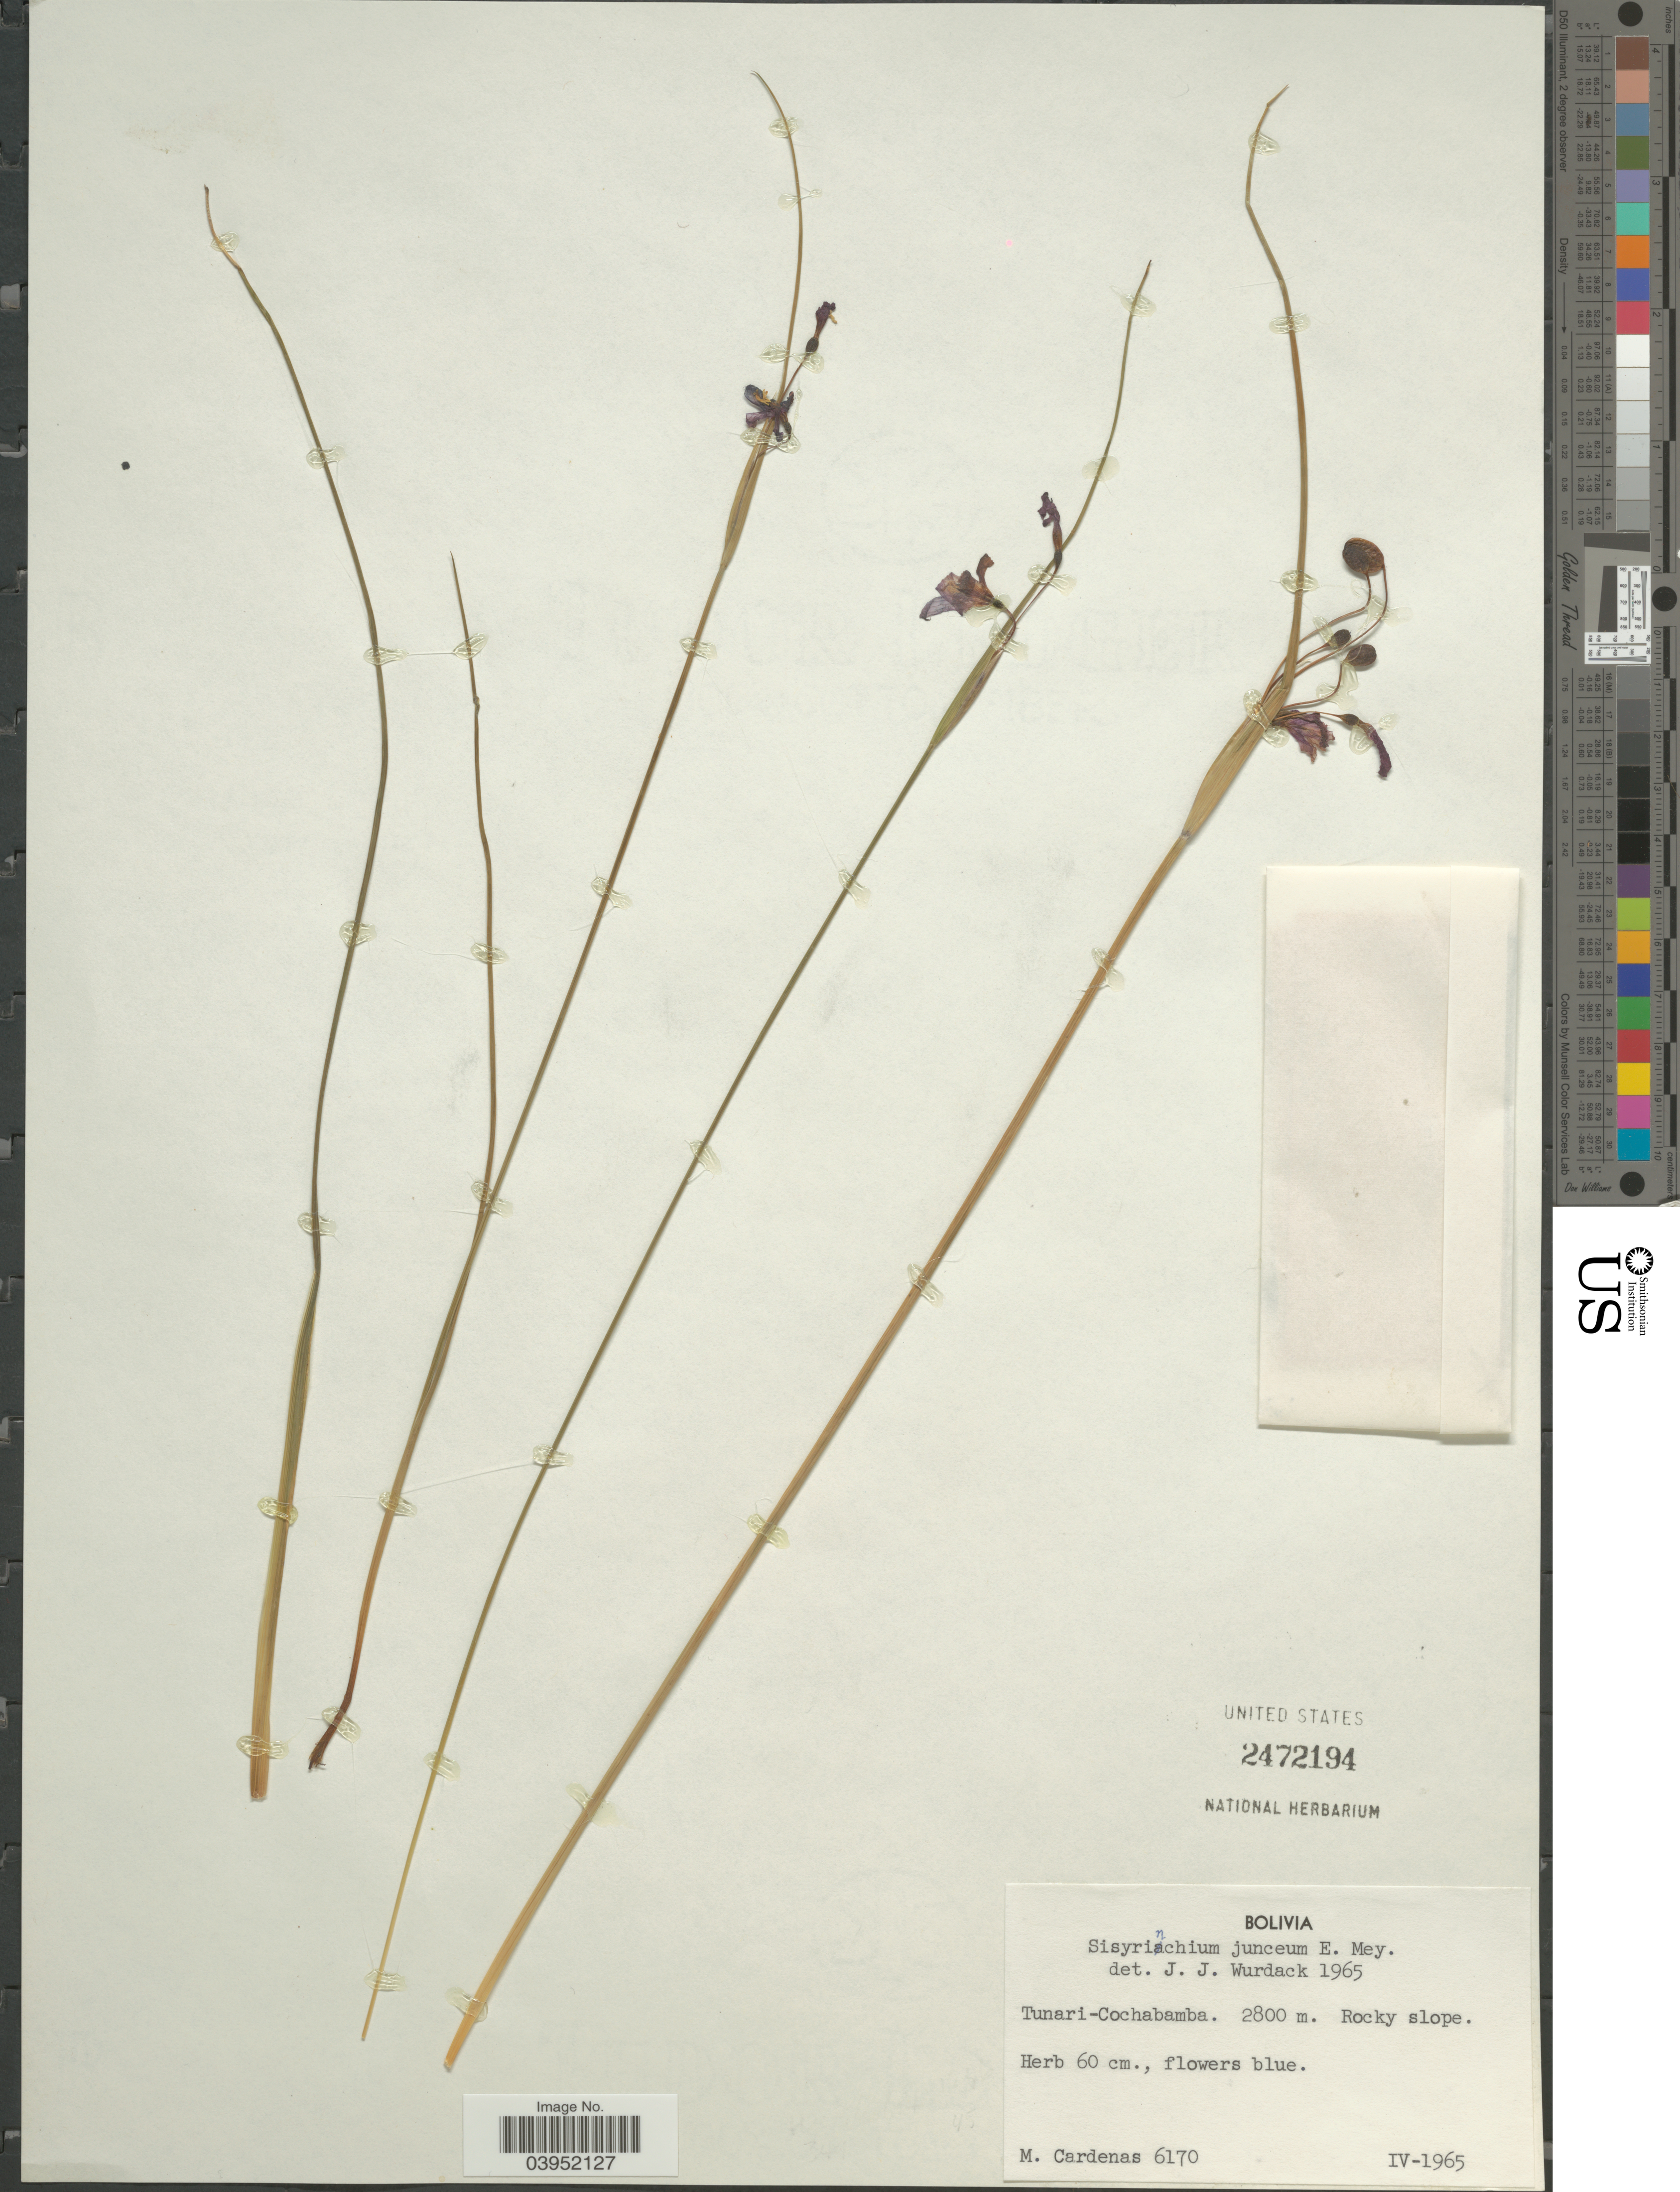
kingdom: Plantae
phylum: Tracheophyta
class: Liliopsida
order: Asparagales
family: Iridaceae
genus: Sisyrinchium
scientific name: Sisyrinchium junceum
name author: E. Mey. ex C. Presl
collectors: M. Cárdenas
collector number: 6170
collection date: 1965-04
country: Bolivia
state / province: Cochabamba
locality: Tunari-Cochabamba.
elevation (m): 2800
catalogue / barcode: US 2472194